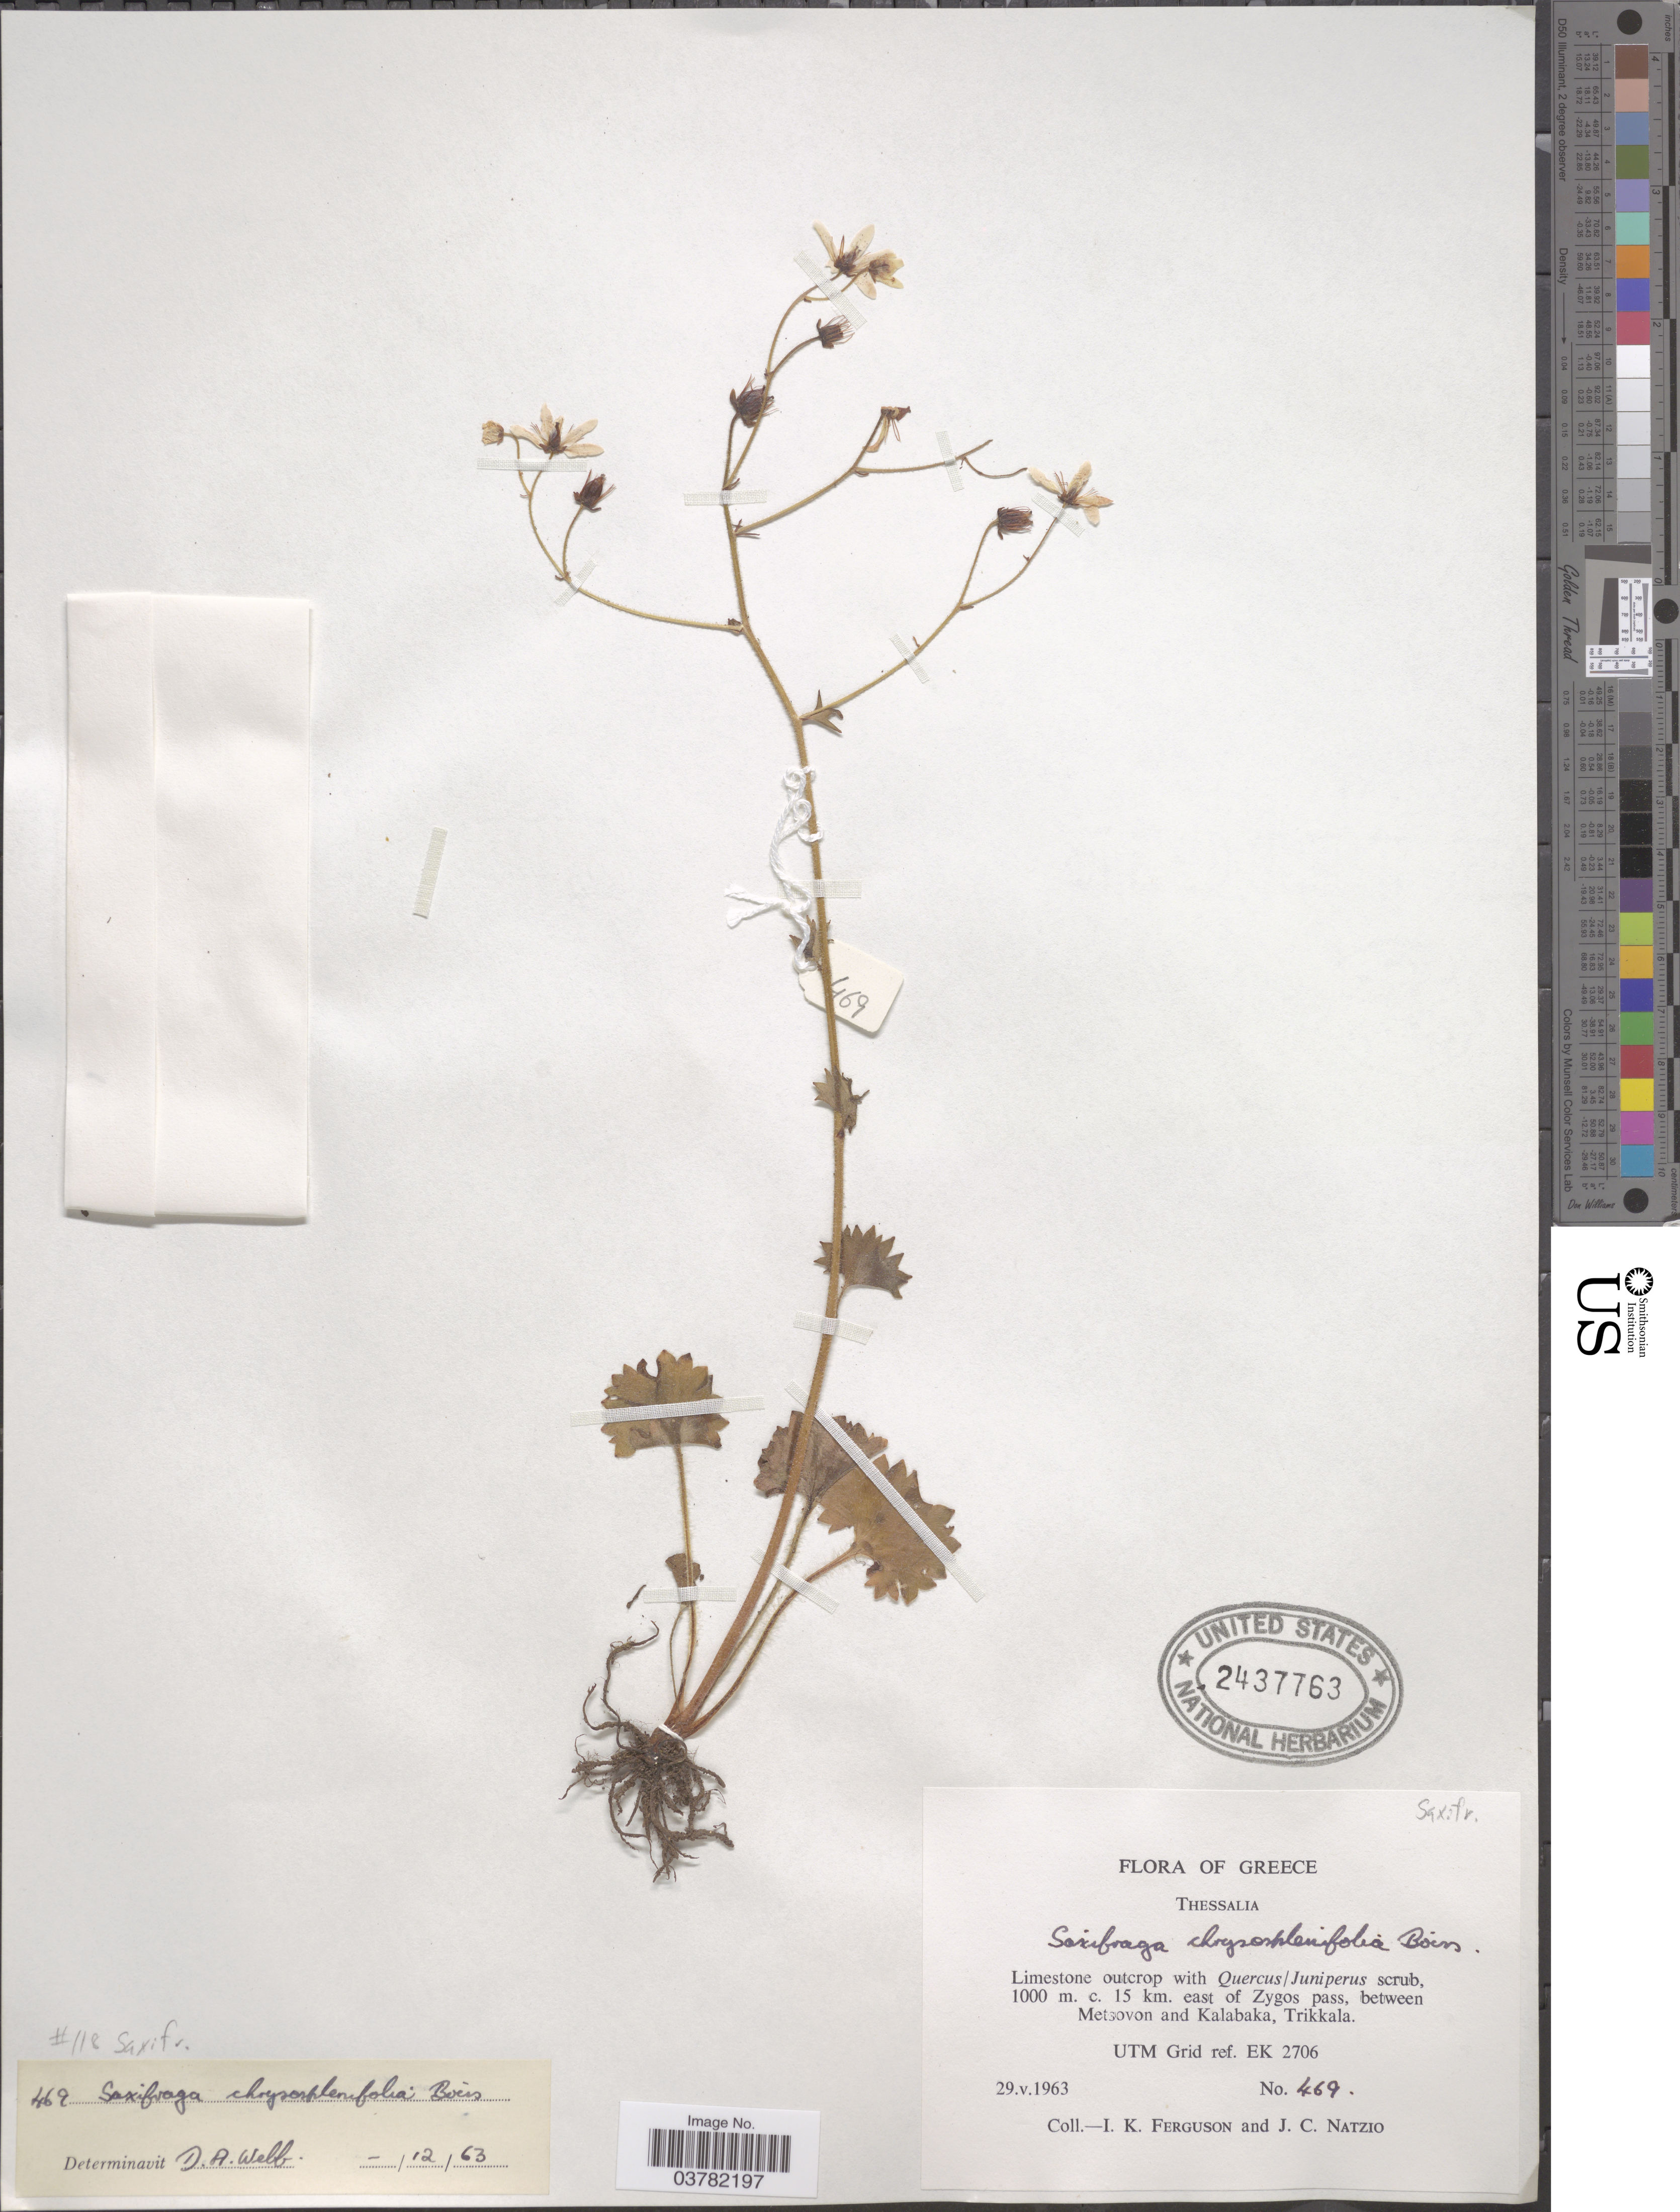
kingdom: Plantae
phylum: Tracheophyta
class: Magnoliopsida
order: Saxifragales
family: Saxifragaceae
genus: Saxifraga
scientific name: Saxifraga chrysospleniifolia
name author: Boiss.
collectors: I. K. Ferguson & J. Natzio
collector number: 469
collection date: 1963-05-29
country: Greece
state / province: Thessaly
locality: Thessalia. C. 15 km. east of Zygos pass, between Metsovon and Kalabaka, Trikkala. UTM Grid ref. EK 2706.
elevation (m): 1000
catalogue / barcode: US 2437763